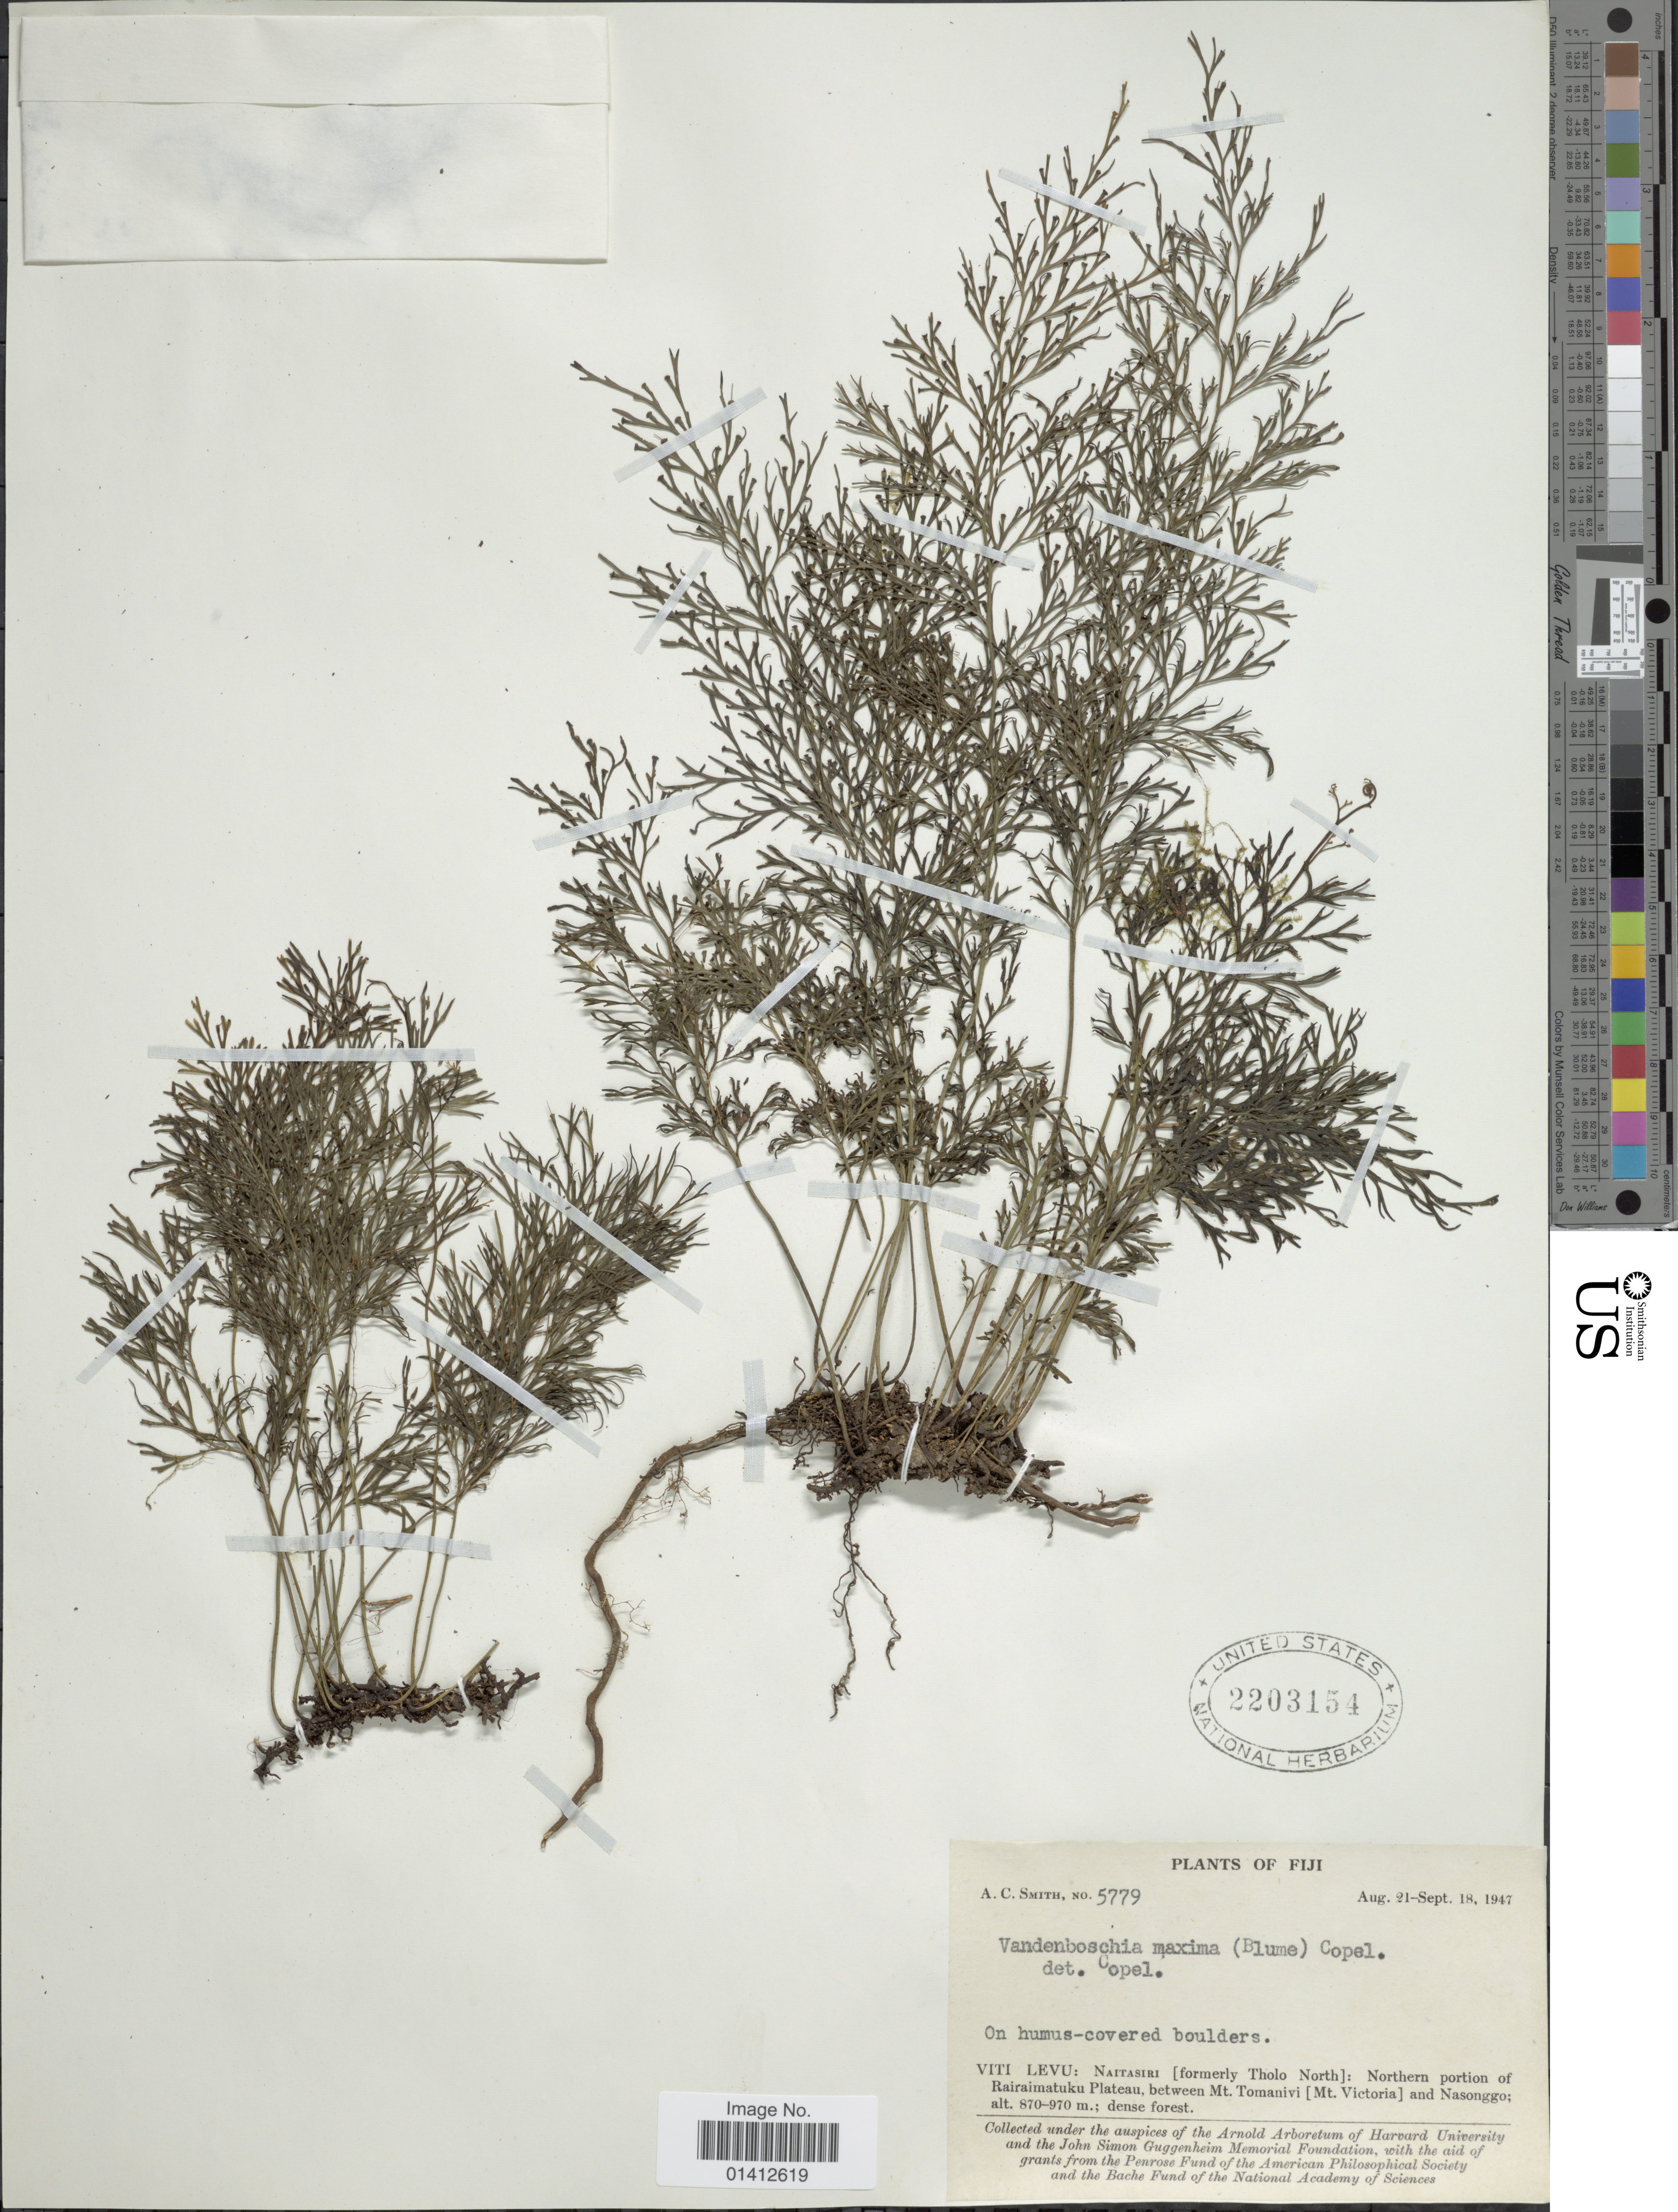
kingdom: Plantae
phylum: Tracheophyta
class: Polypodiopsida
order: Hymenophyllales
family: Hymenophyllaceae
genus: Vandenboschia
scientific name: Vandenboschia maxima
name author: (Blume) Copel.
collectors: A. C. Smith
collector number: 5779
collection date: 1947-08-21/1947-09-18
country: Fiji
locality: Viti Levu: Naitasiri [formerly Tholo North]: Northern portion of Rairaimatuku Plateau, between Mt Tomanivi [Mt Victoria] and Nasonggo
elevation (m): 870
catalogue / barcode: US 2203154